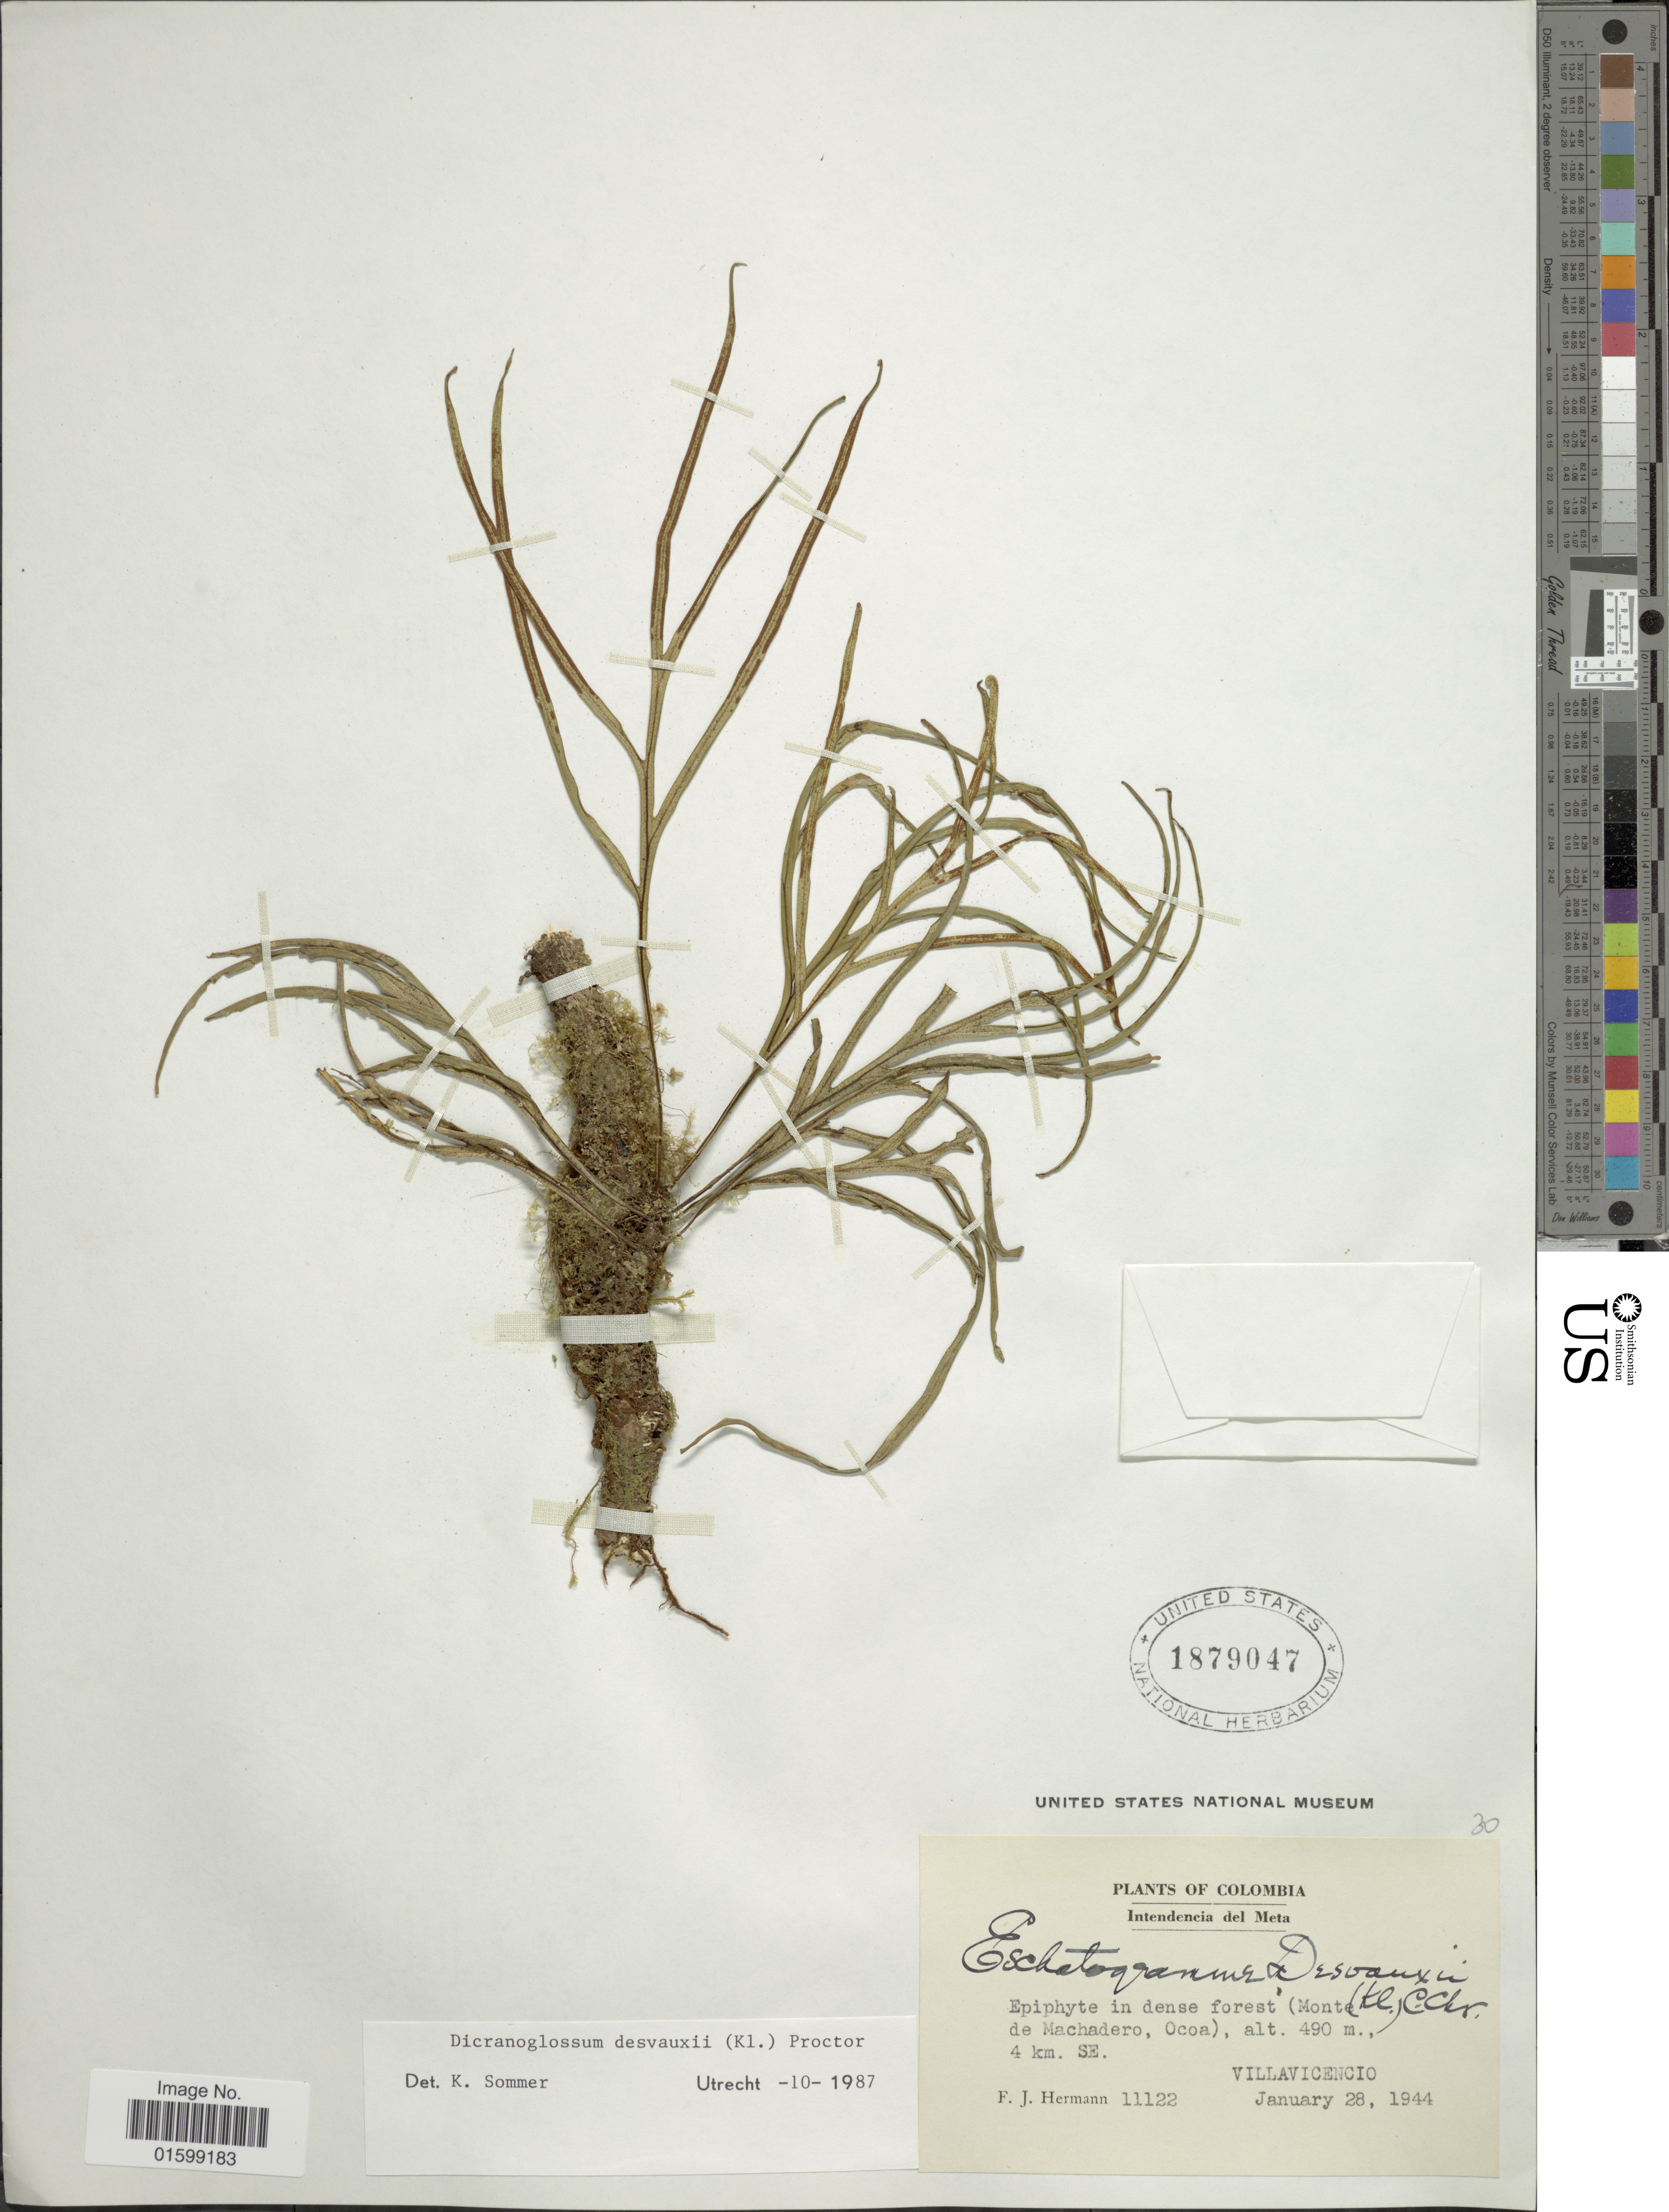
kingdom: Plantae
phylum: Tracheophyta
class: Polypodiopsida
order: Polypodiales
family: Polypodiaceae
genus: Pleopeltis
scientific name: Pleopeltis desvauxii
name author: (Klotzsch) Salino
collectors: F. J. Hermann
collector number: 11122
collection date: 1944-01-28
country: Colombia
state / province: Meta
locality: Intendencia del Meta, epiphyte in dense forest (Monte de Macadero, Ocoa), 4 km. SE. Villavicencio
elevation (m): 490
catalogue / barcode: US 1879047